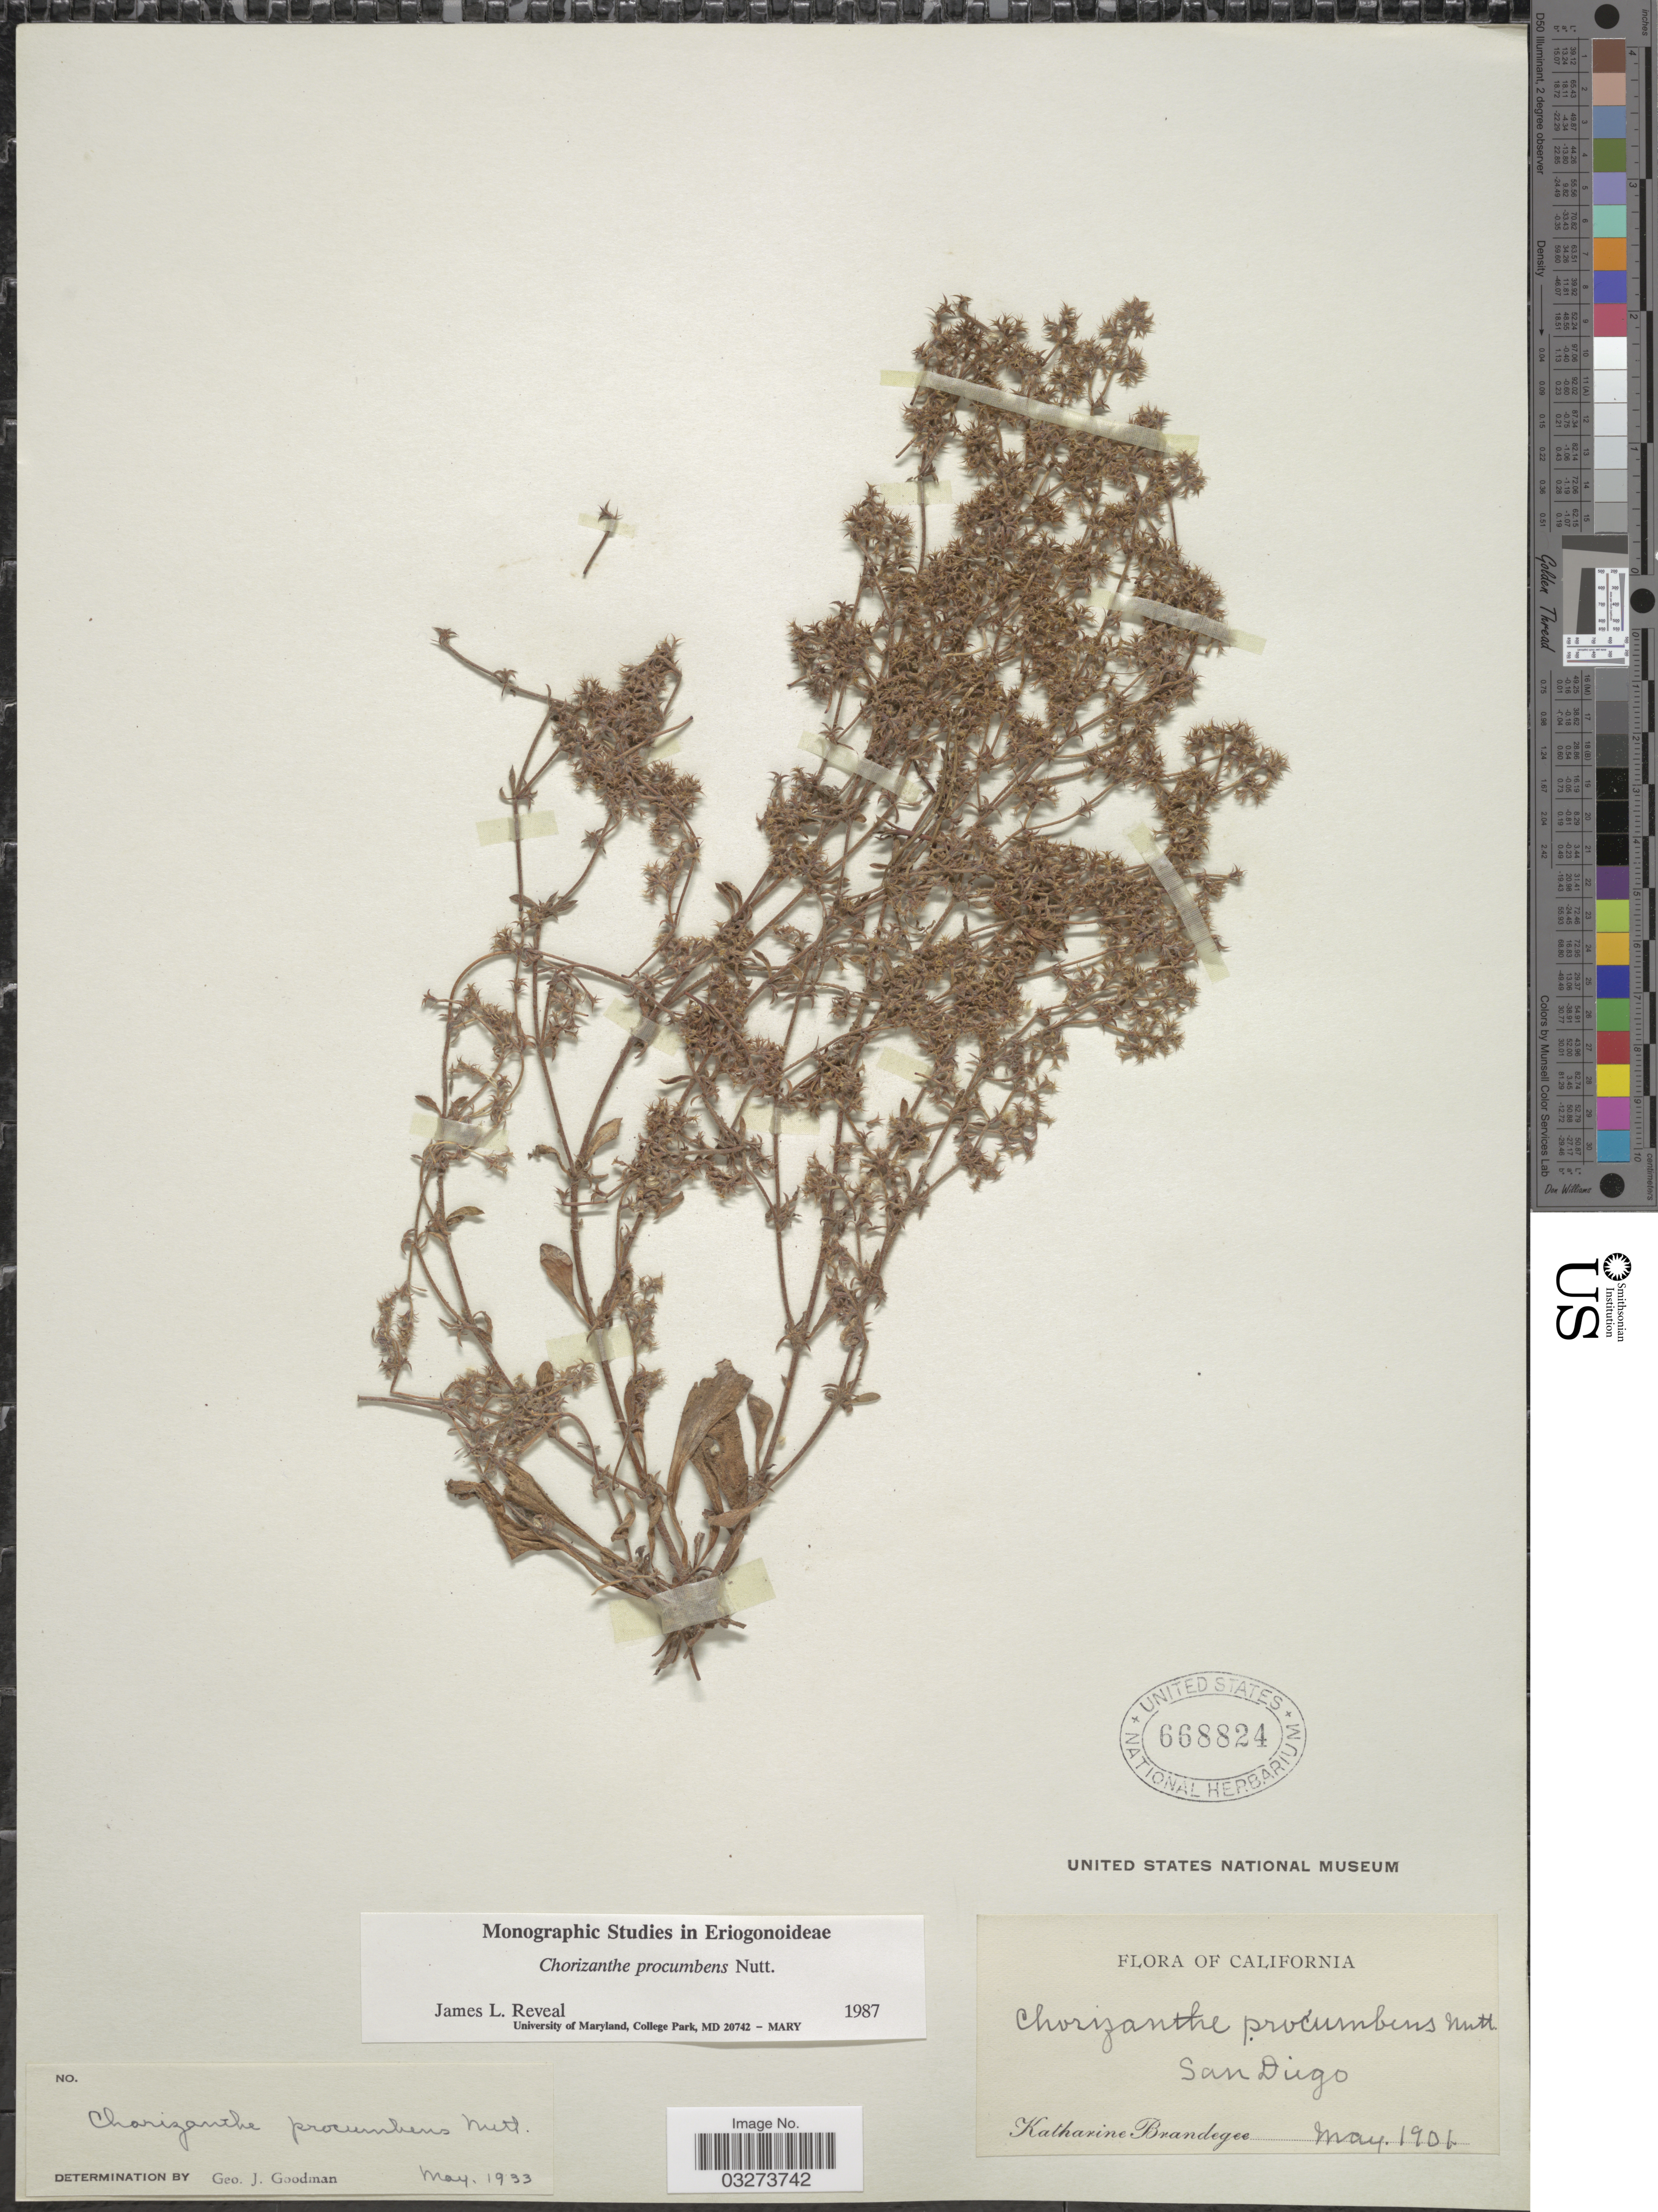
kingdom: Plantae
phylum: Tracheophyta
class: Magnoliopsida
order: Caryophyllales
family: Polygonaceae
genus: Chorizanthe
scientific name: Chorizanthe procumbens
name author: Nutt.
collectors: M. K. Brandegee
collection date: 1901-05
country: United States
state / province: California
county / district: San Diego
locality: San Diego.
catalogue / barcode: US 668824